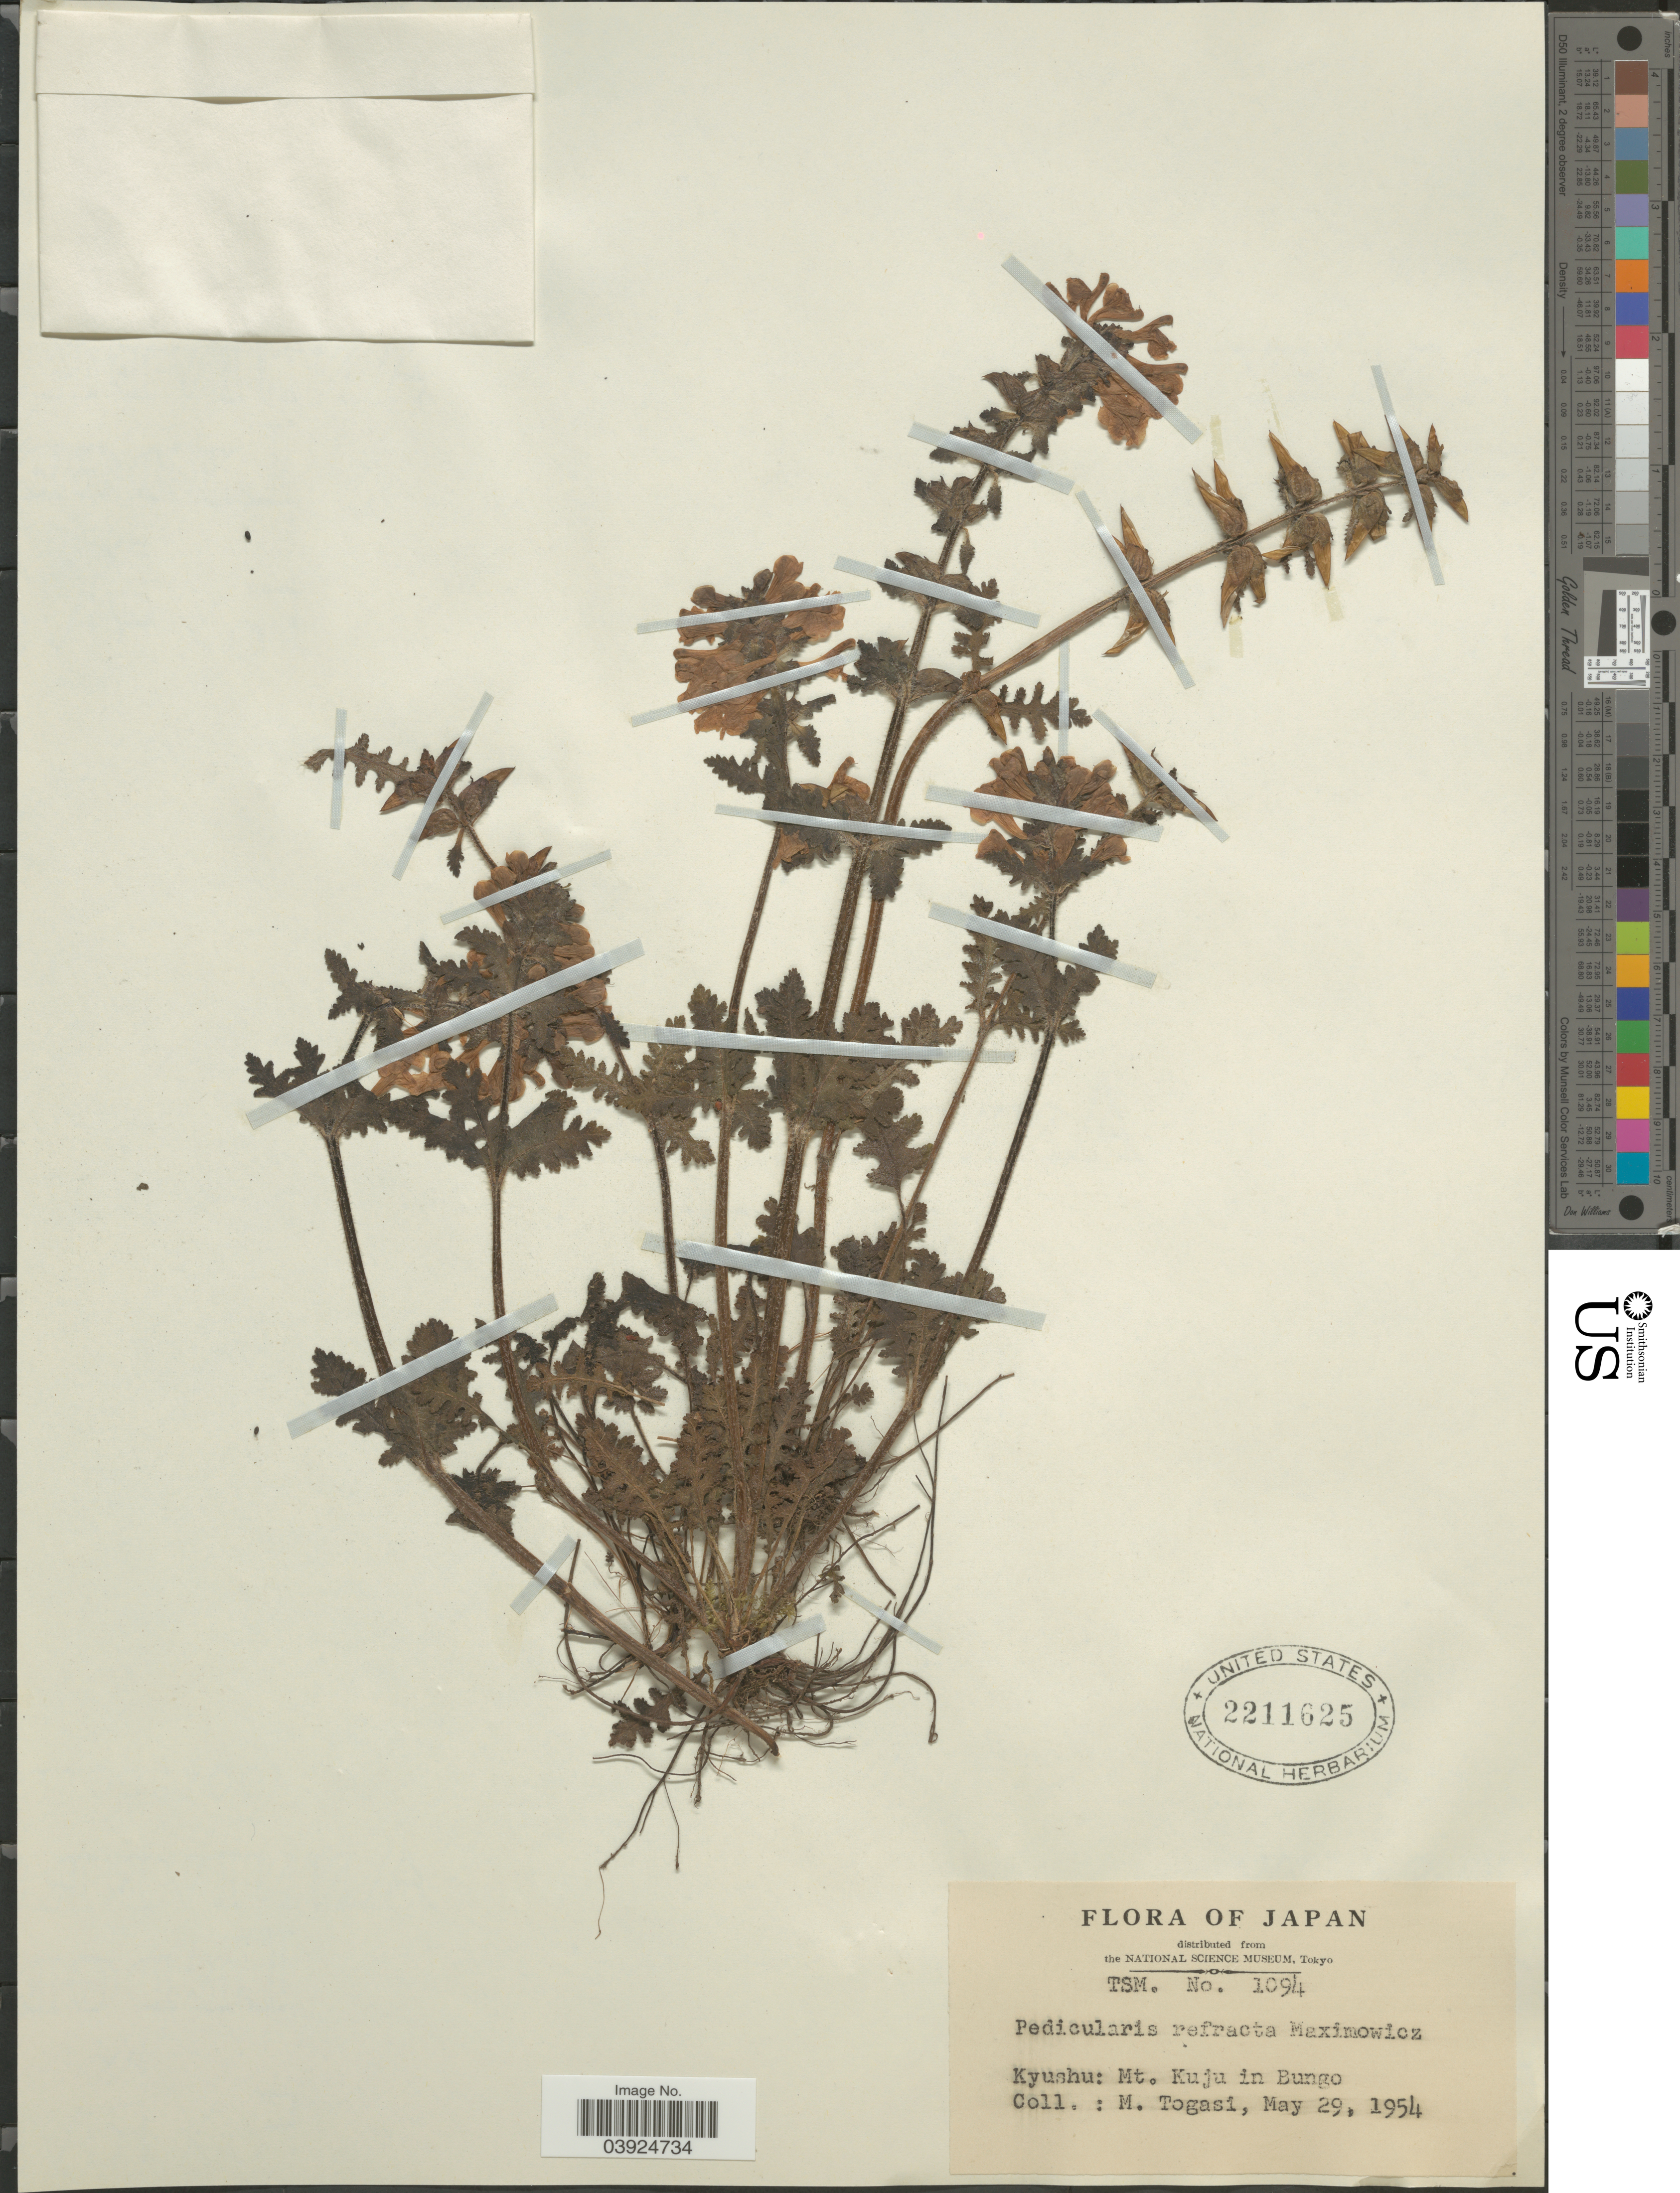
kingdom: Plantae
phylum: Tracheophyta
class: Magnoliopsida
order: Lamiales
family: Orobanchaceae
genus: Pedicularis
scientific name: Pedicularis refracta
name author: (Maxim.) Maxim.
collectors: M. Togasi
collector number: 1094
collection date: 1954-05-29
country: Japan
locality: Kyushu: Mt. Kuju in Bungo.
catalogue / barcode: US 2211625